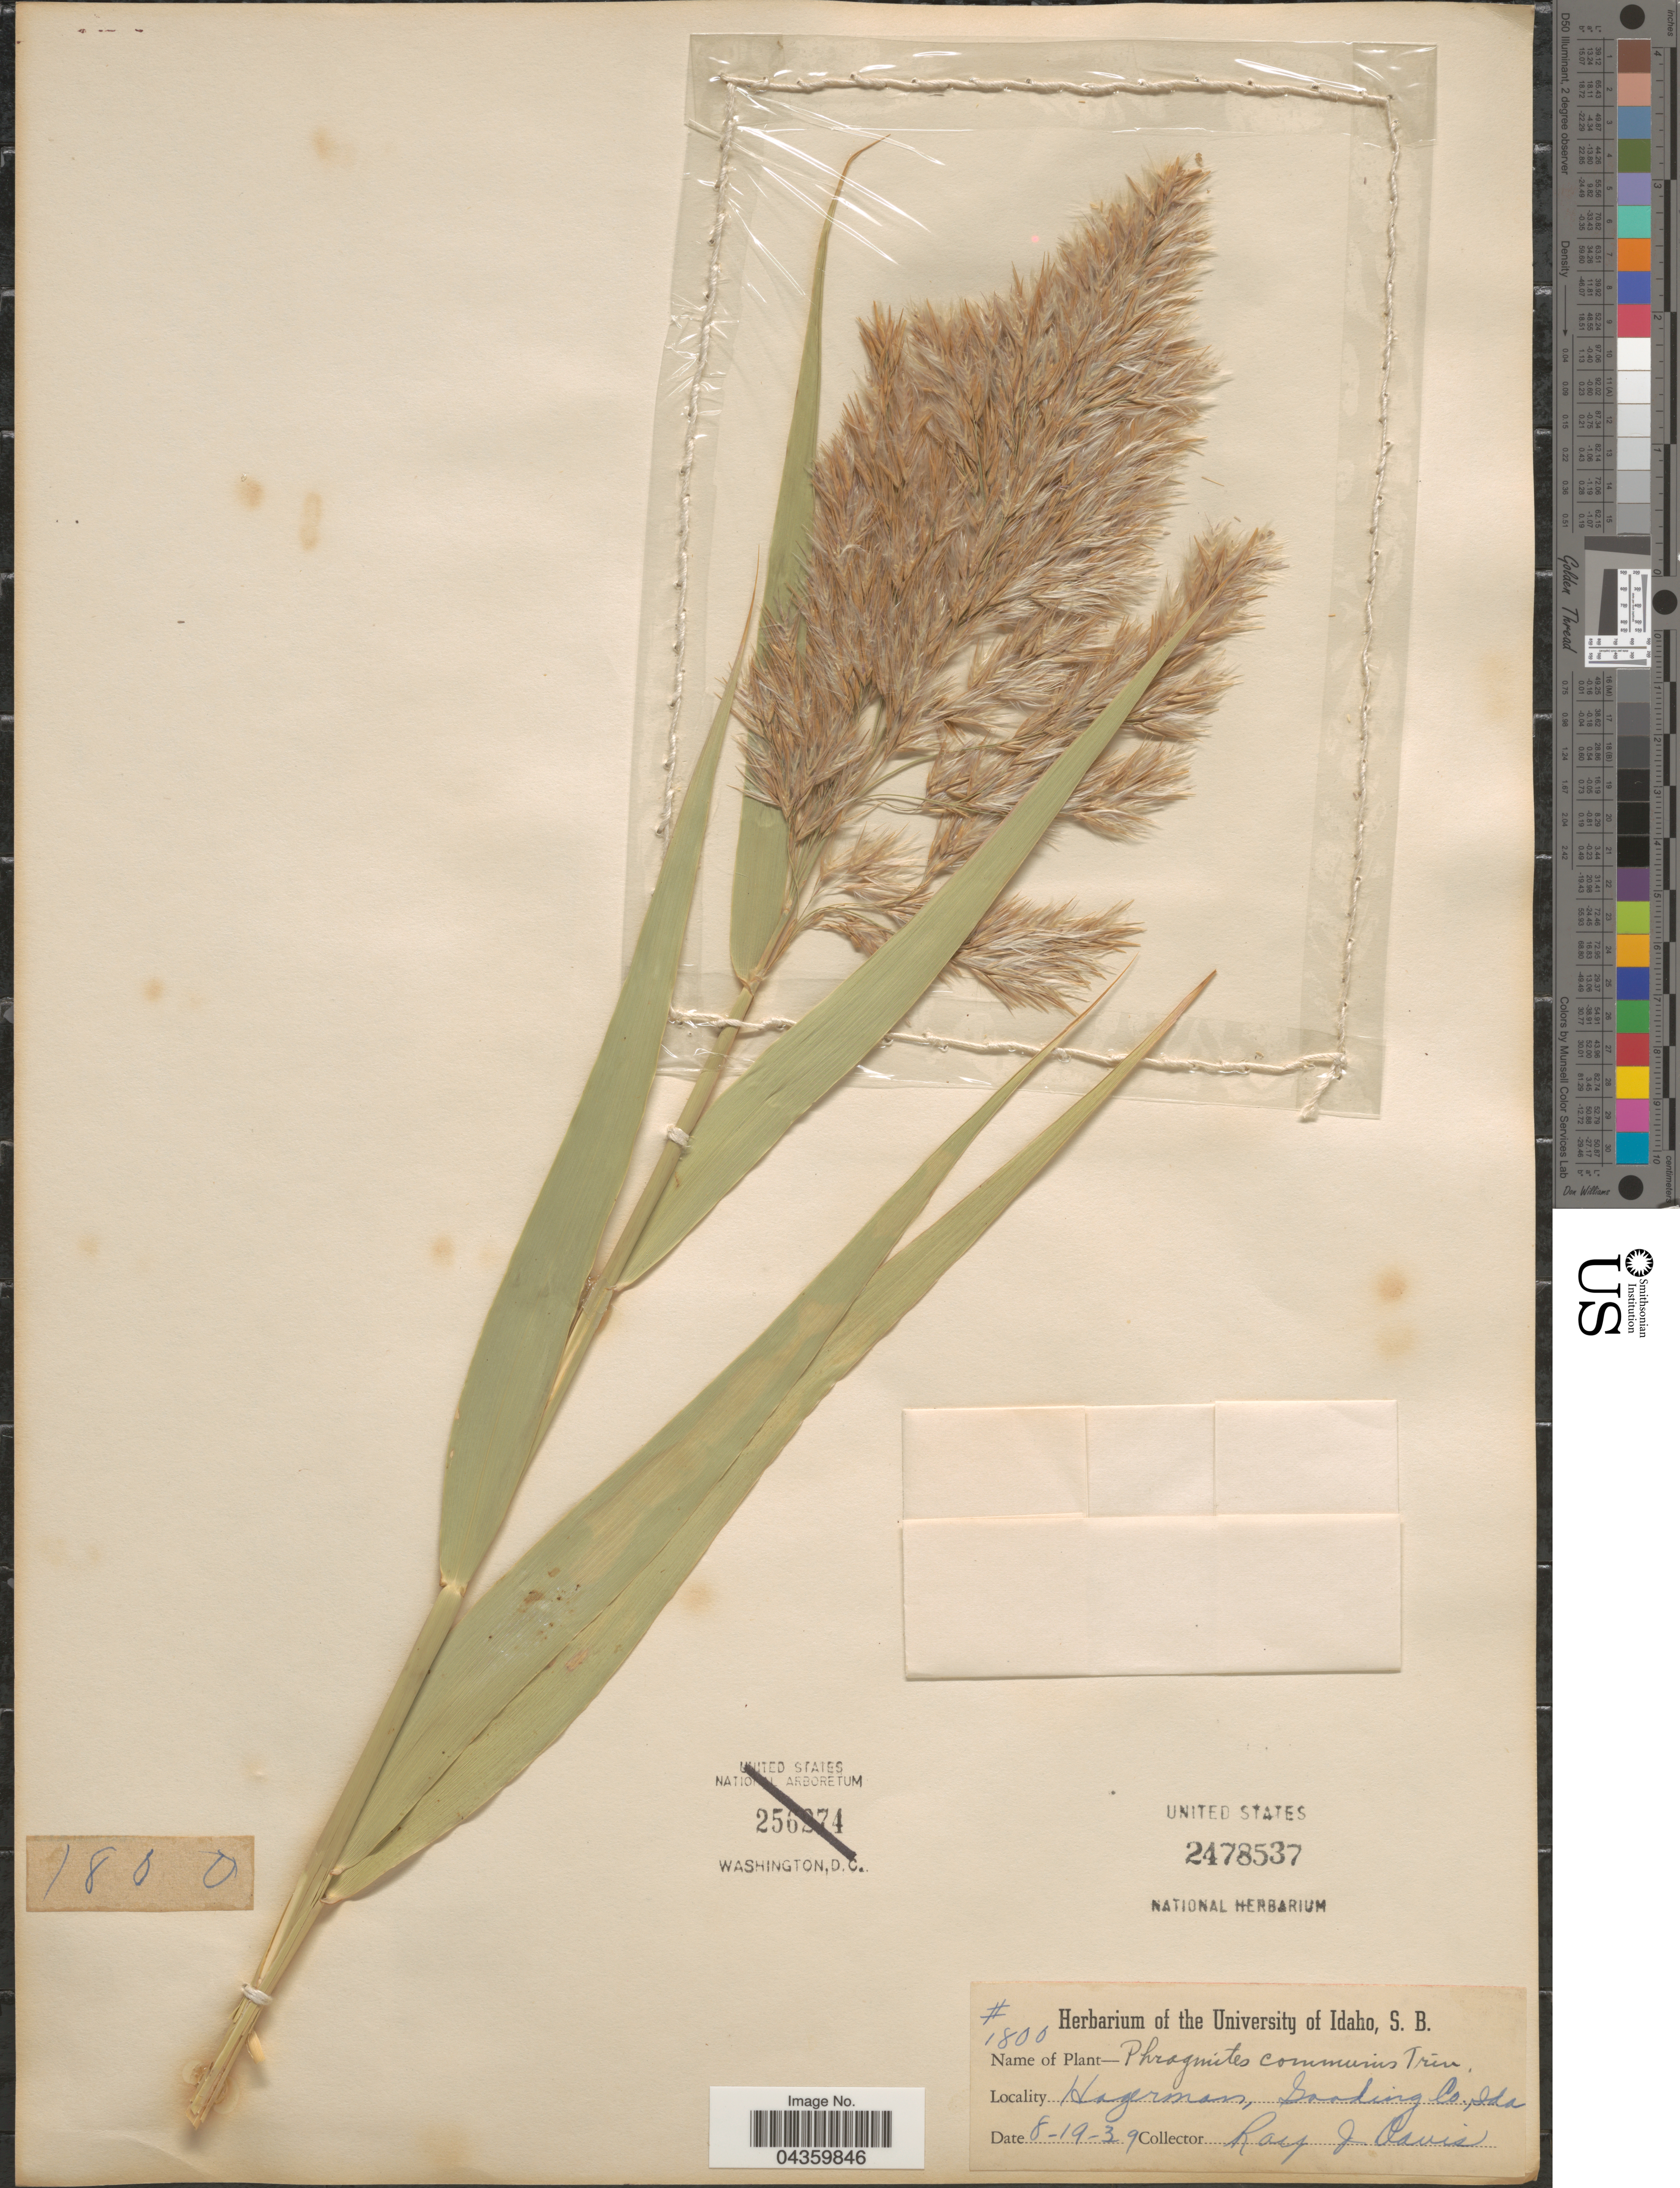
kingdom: Plantae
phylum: Tracheophyta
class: Liliopsida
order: Poales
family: Poaceae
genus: Phragmites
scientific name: Phragmites australis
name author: (Cav.) Trin. ex Steud.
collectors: R. Davis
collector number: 1800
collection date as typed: Transcribed d/m/y: 19/8/39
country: United States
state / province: Idaho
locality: Hagerman, Gooding Co.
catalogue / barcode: US 2478537